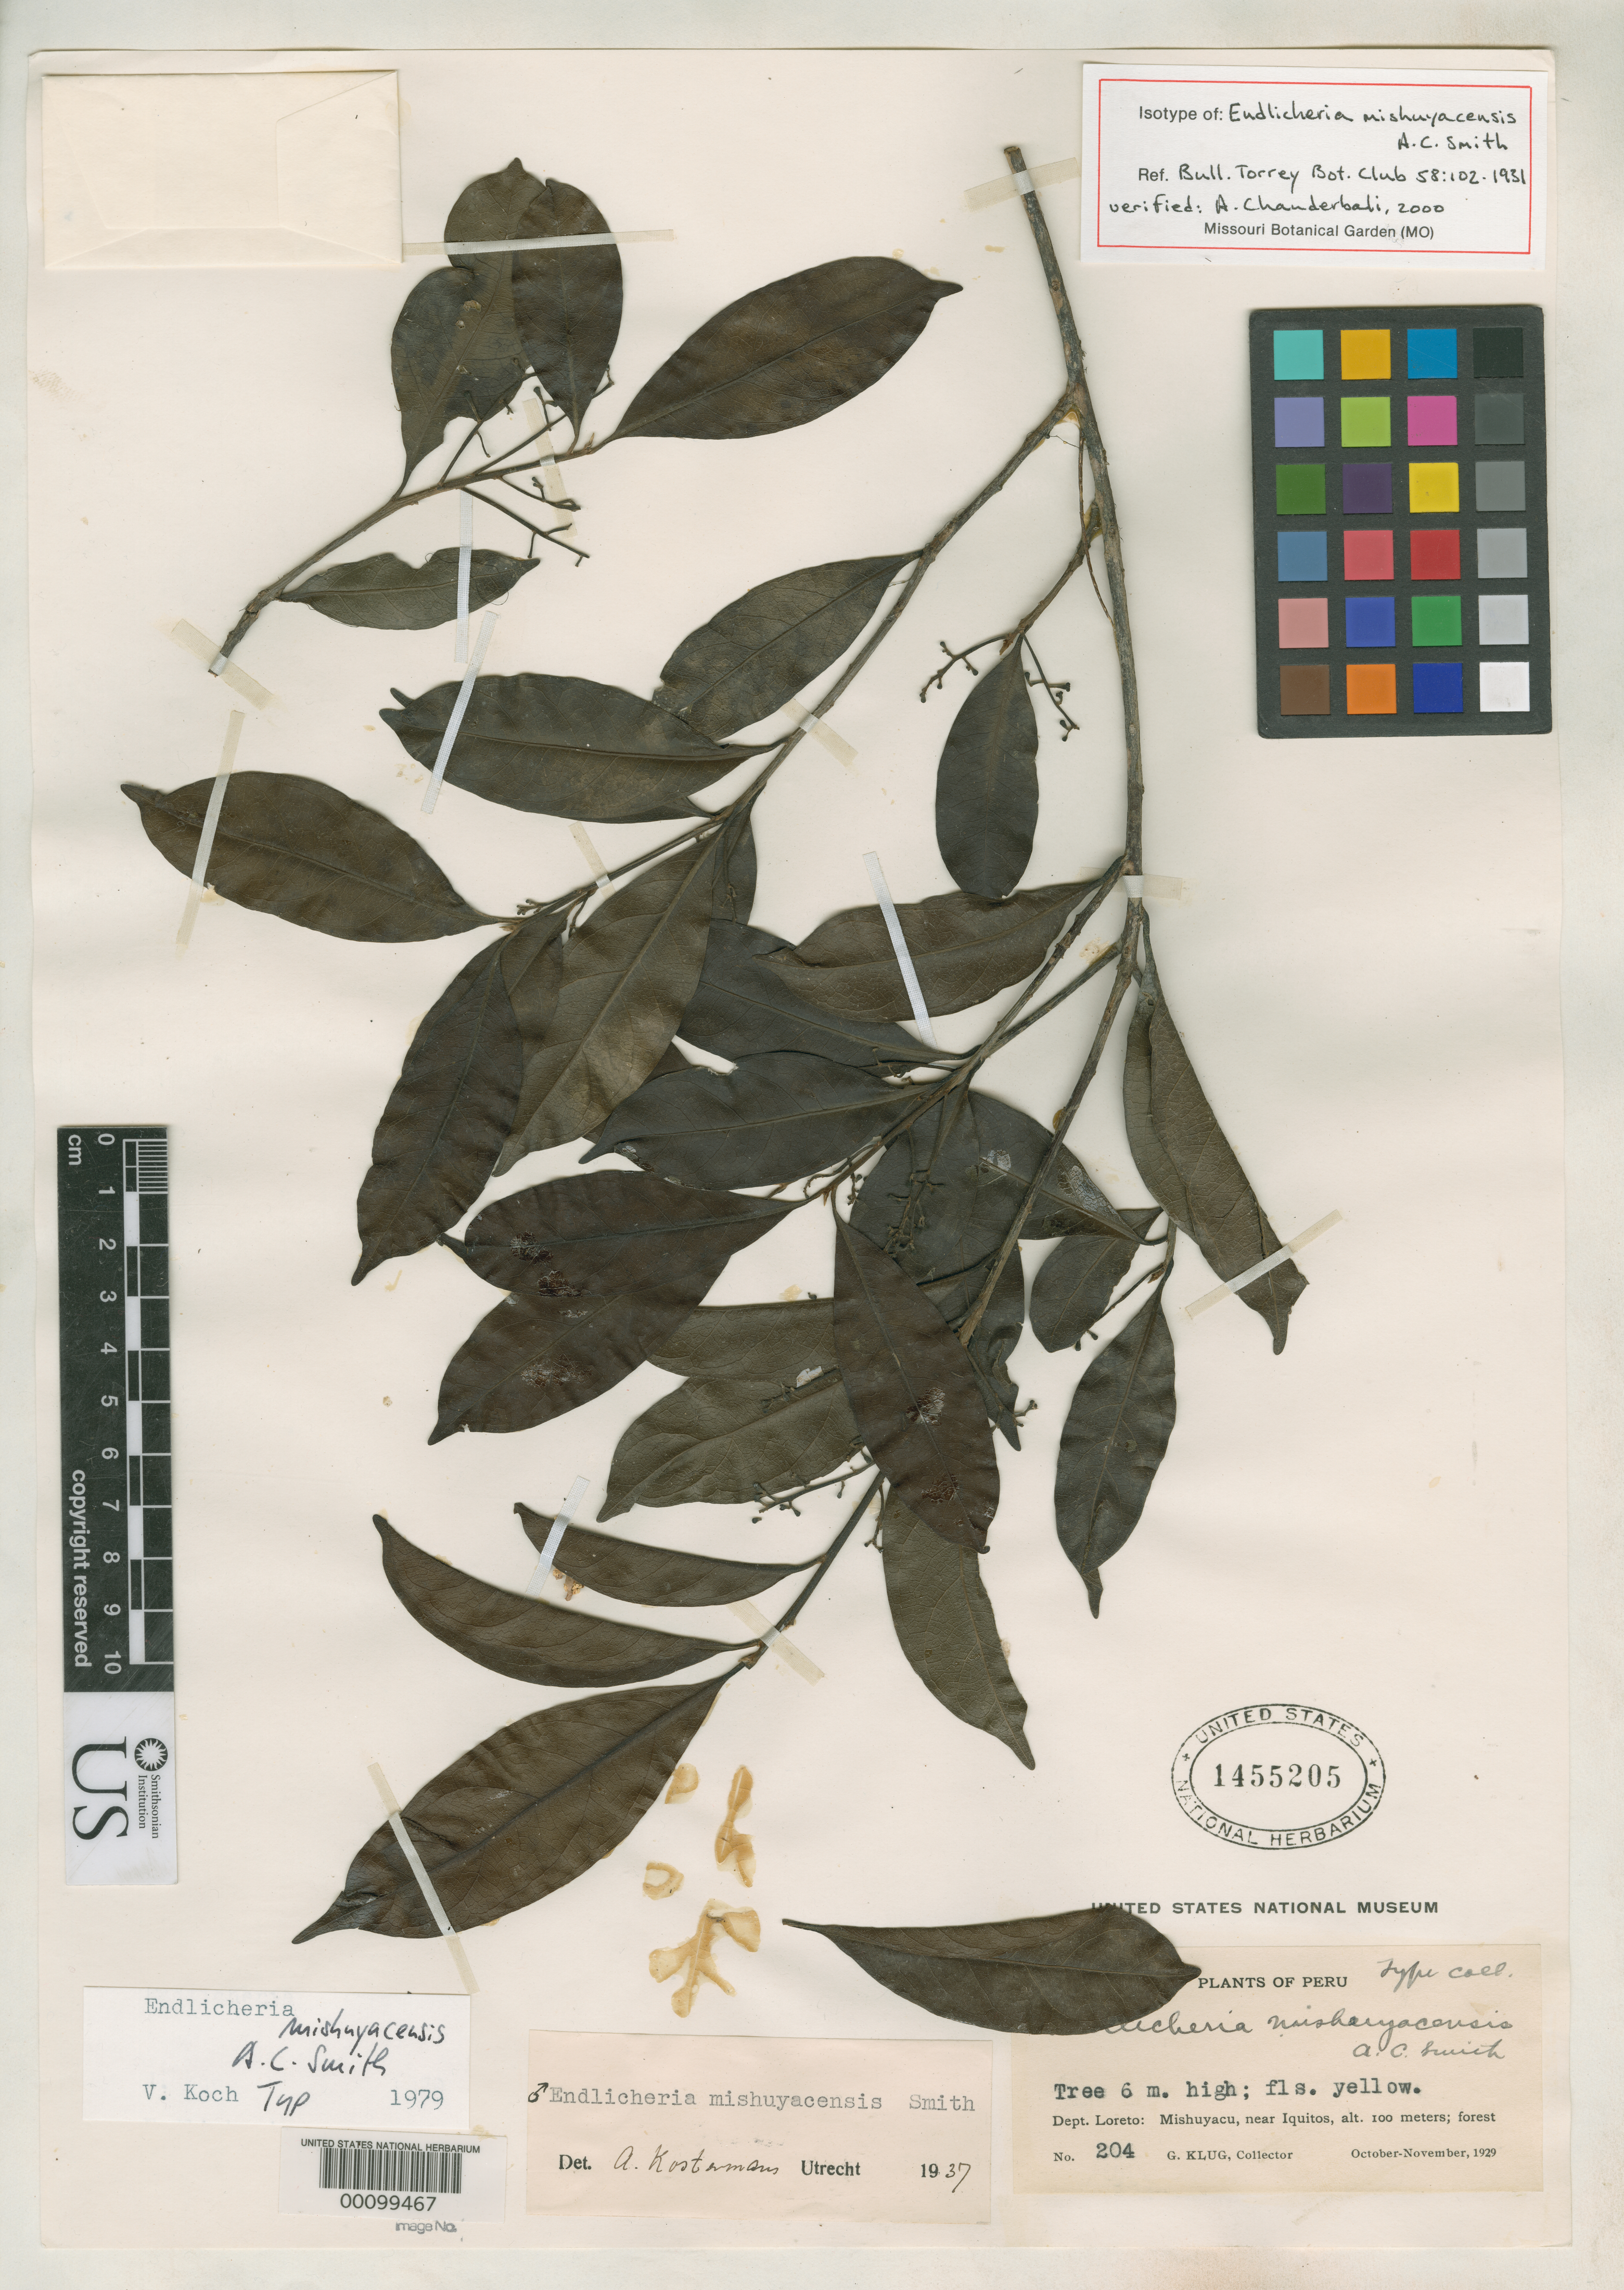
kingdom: Plantae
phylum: Tracheophyta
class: Magnoliopsida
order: Laurales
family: Lauraceae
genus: Endlicheria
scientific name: Endlicheria mishuyacensis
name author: A.C. Sm.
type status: Isotype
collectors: G. Klug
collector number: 204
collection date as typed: Oct 1929 to -- Nov 1929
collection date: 1929-10/1929-11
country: Peru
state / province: Loreto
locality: Mishuyacu, near Iquitos.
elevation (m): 100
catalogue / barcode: US 1455205